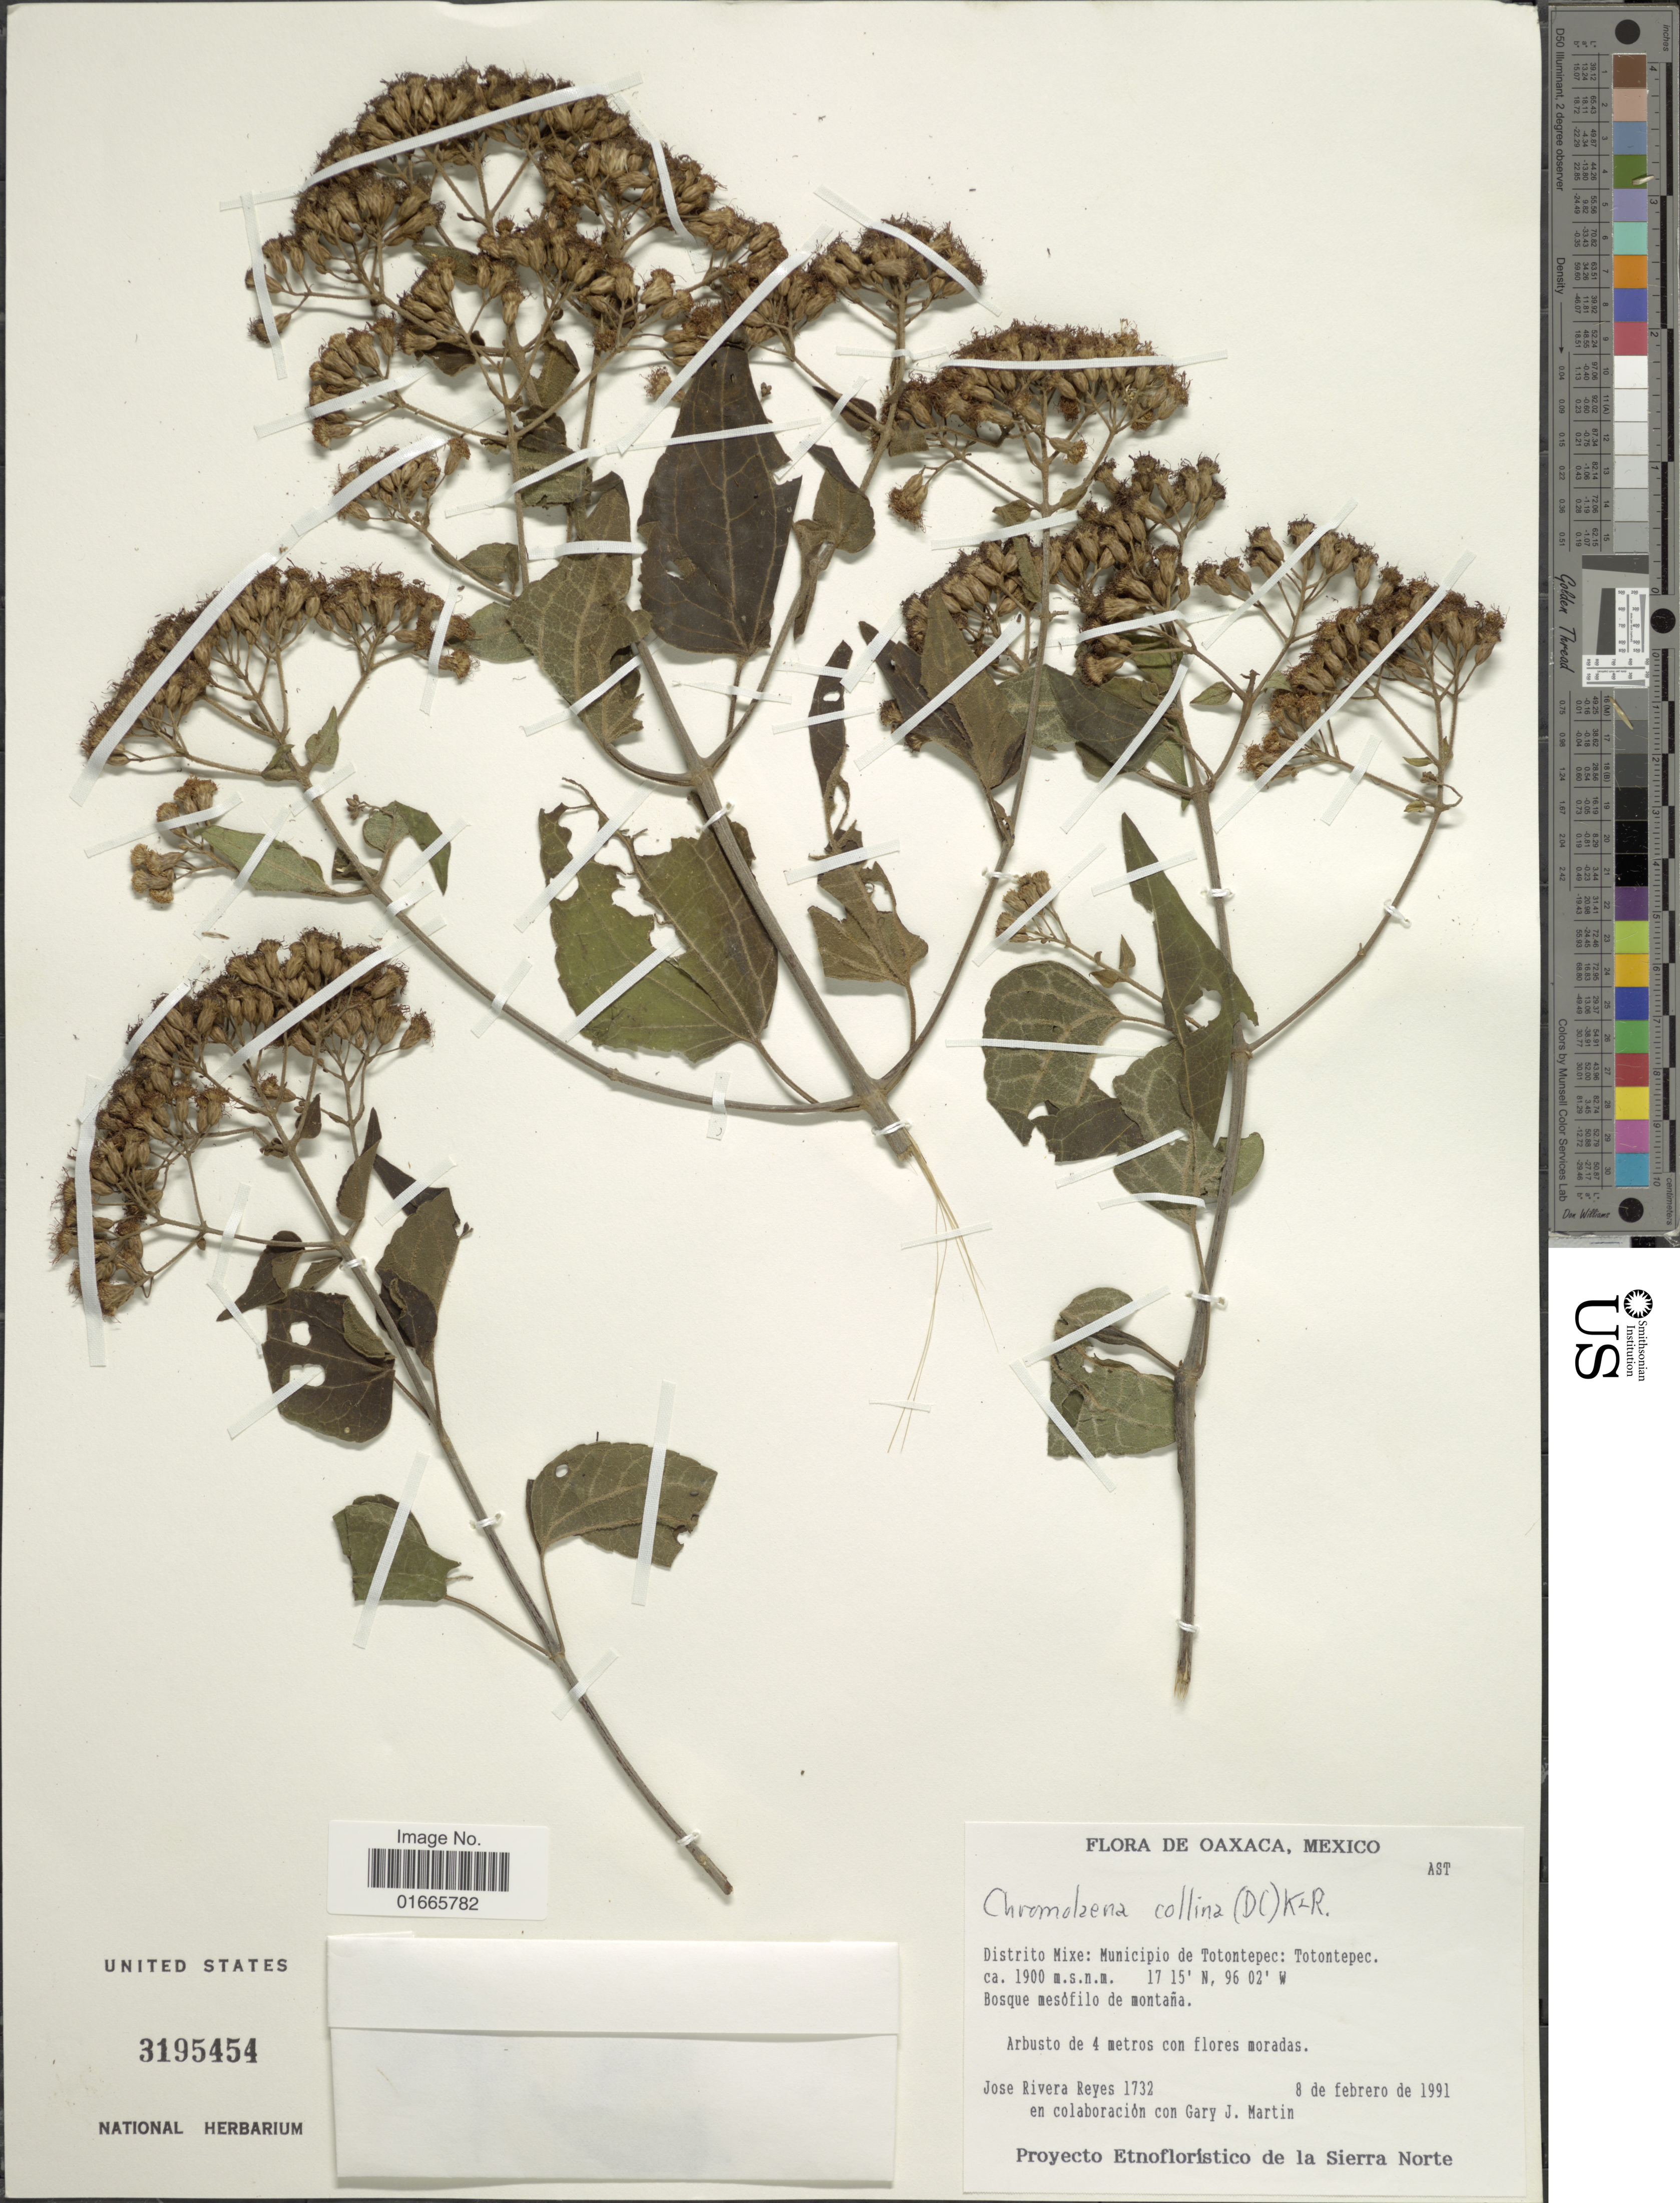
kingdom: Plantae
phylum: Tracheophyta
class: Magnoliopsida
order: Asterales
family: Asteraceae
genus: Chromolaena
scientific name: Chromolaena collina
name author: (DC.) R.M. King & H. Rob.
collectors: J. Reyes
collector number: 1732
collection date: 1991-02-08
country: Mexico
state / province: Oaxaca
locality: Distrito Mixe: Municipio de Rotontepec: Totontepec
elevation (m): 1900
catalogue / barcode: US 3195454